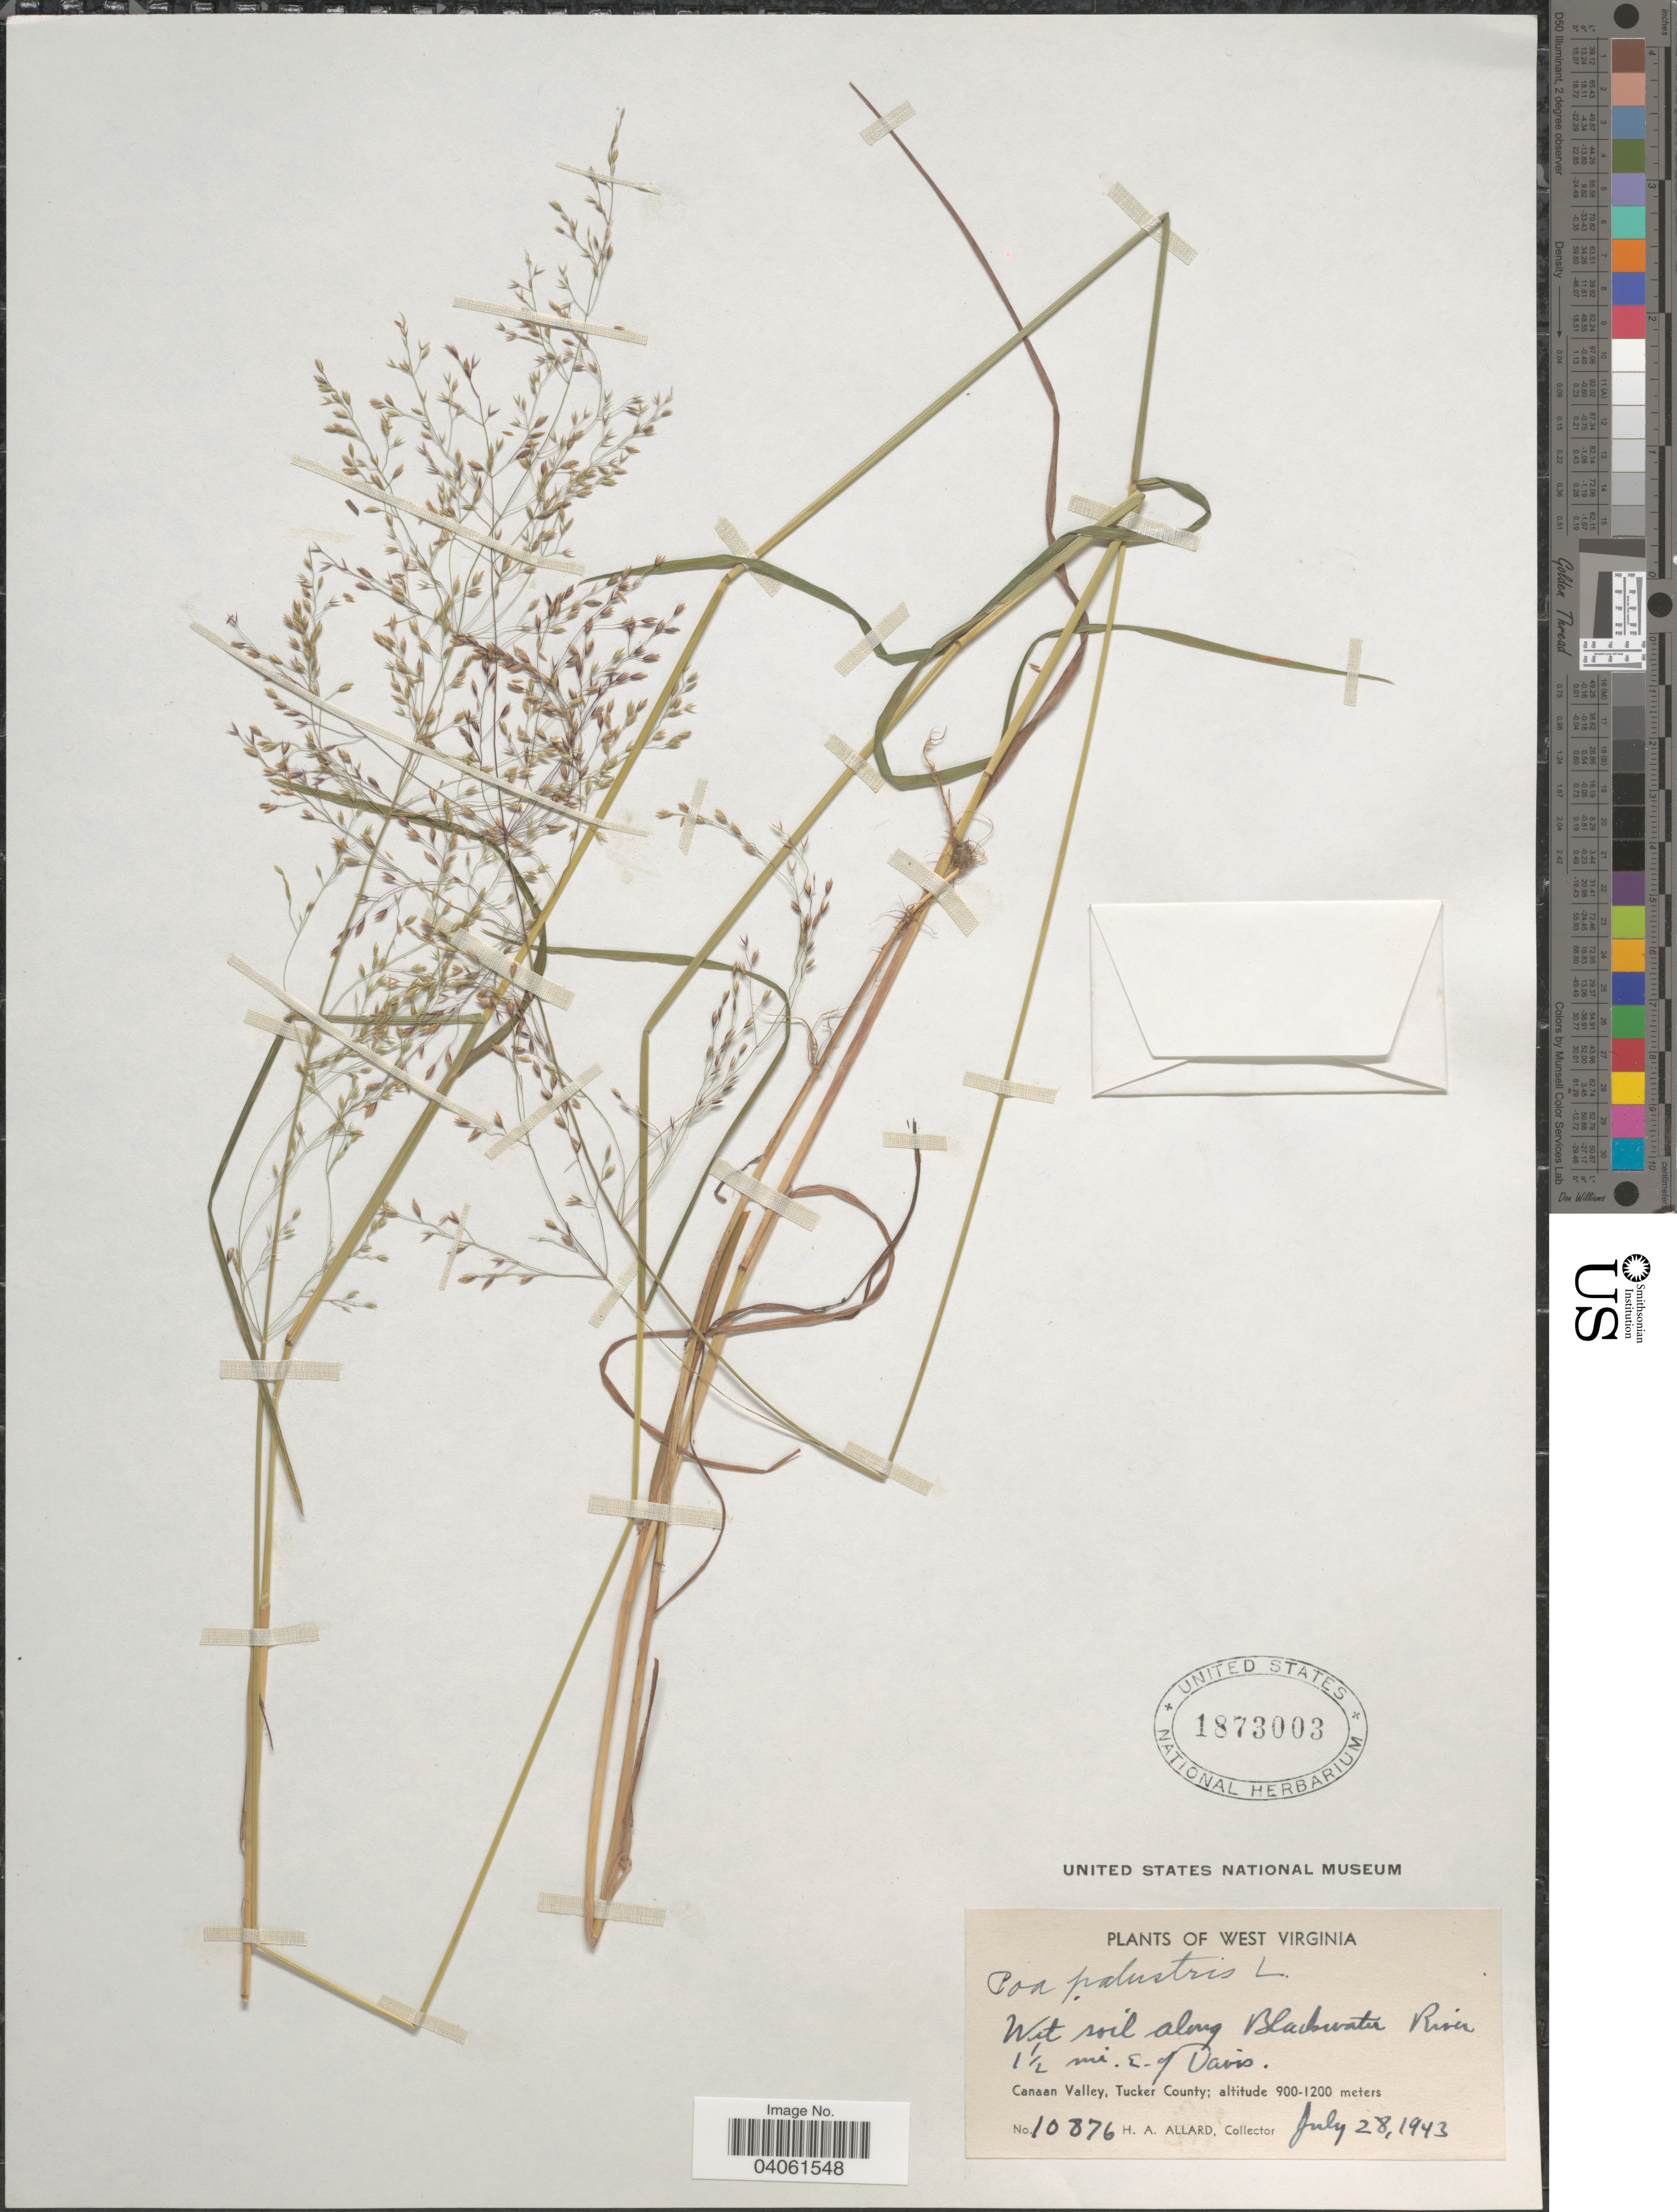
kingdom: Plantae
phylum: Tracheophyta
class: Liliopsida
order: Poales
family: Poaceae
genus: Poa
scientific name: Poa palustris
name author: L.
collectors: H. A. Allard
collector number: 10876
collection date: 1943-07-28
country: United States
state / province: West Virginia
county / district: Tucker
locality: Along Blackwater River 1½ mi. E. of Davis. Canaan Valley, Tucker County.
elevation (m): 900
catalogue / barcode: US 1873003